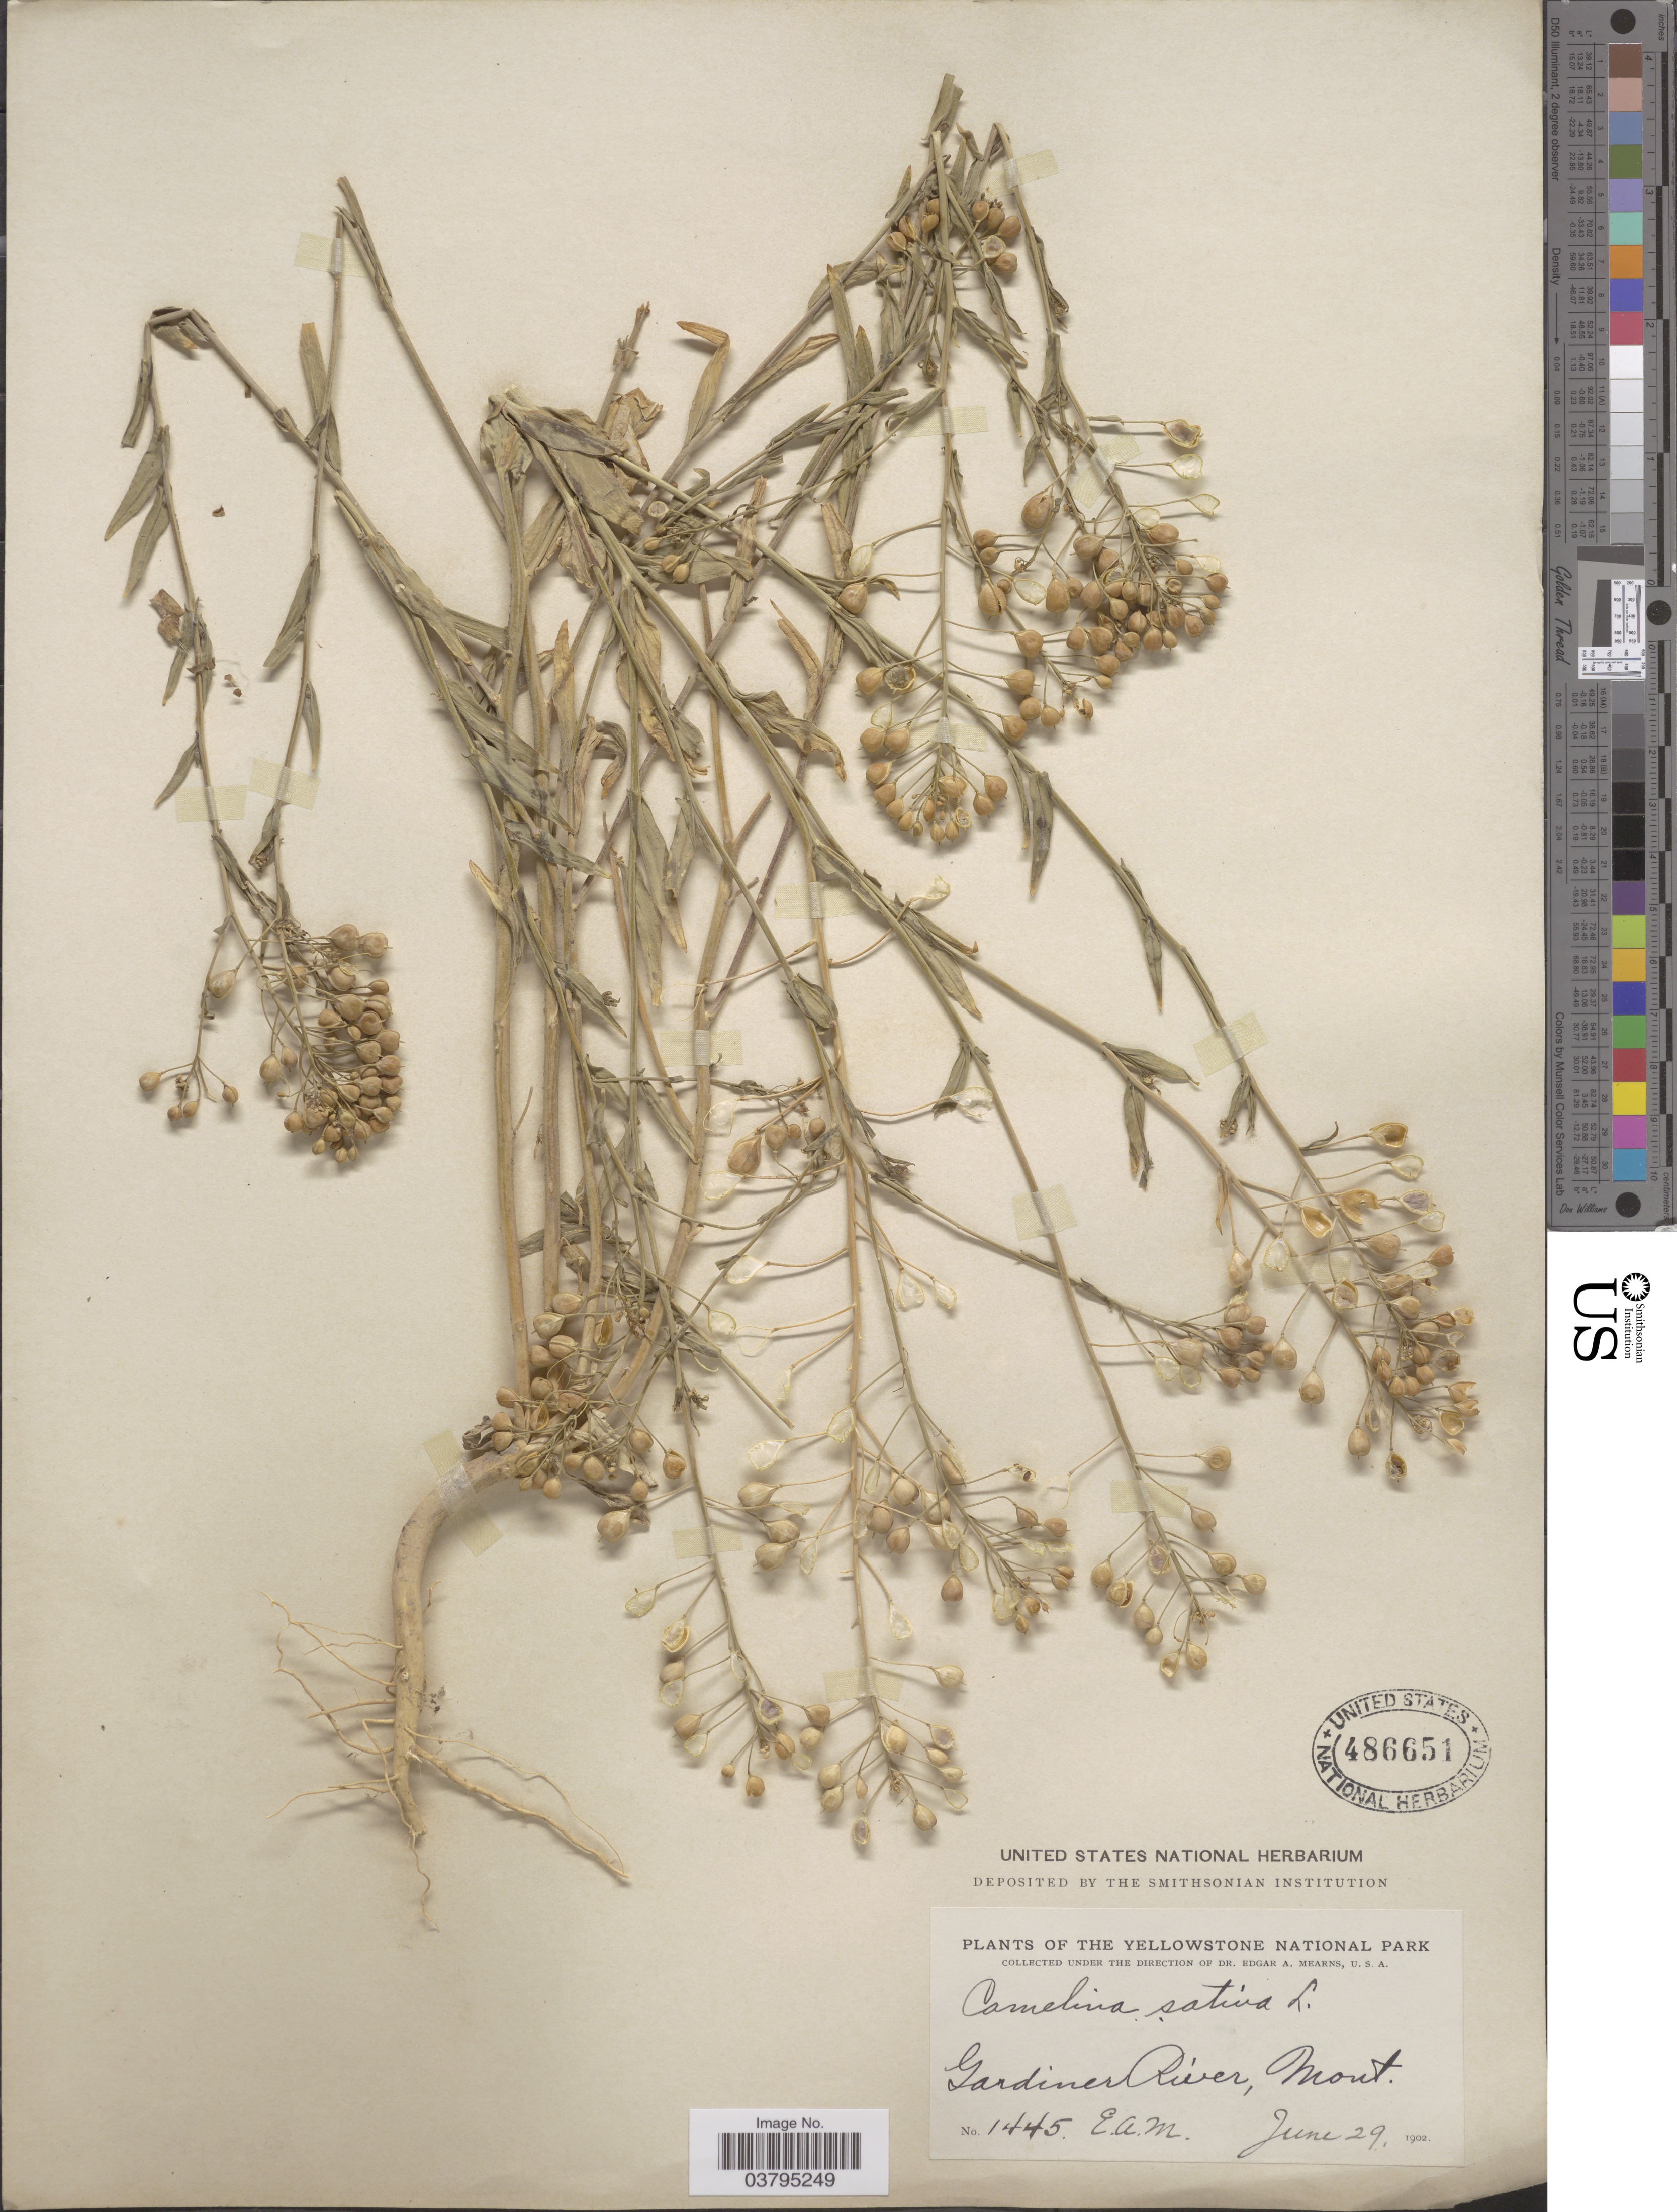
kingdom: Plantae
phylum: Tracheophyta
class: Magnoliopsida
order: Brassicales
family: Brassicaceae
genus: Camelina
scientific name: Camelina sativa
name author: (L.) Crantz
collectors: E. A. Mearns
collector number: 1445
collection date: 1902-06-29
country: United States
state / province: Montana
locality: The Yellowstone National Park. Gardiner River.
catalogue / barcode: US 486651